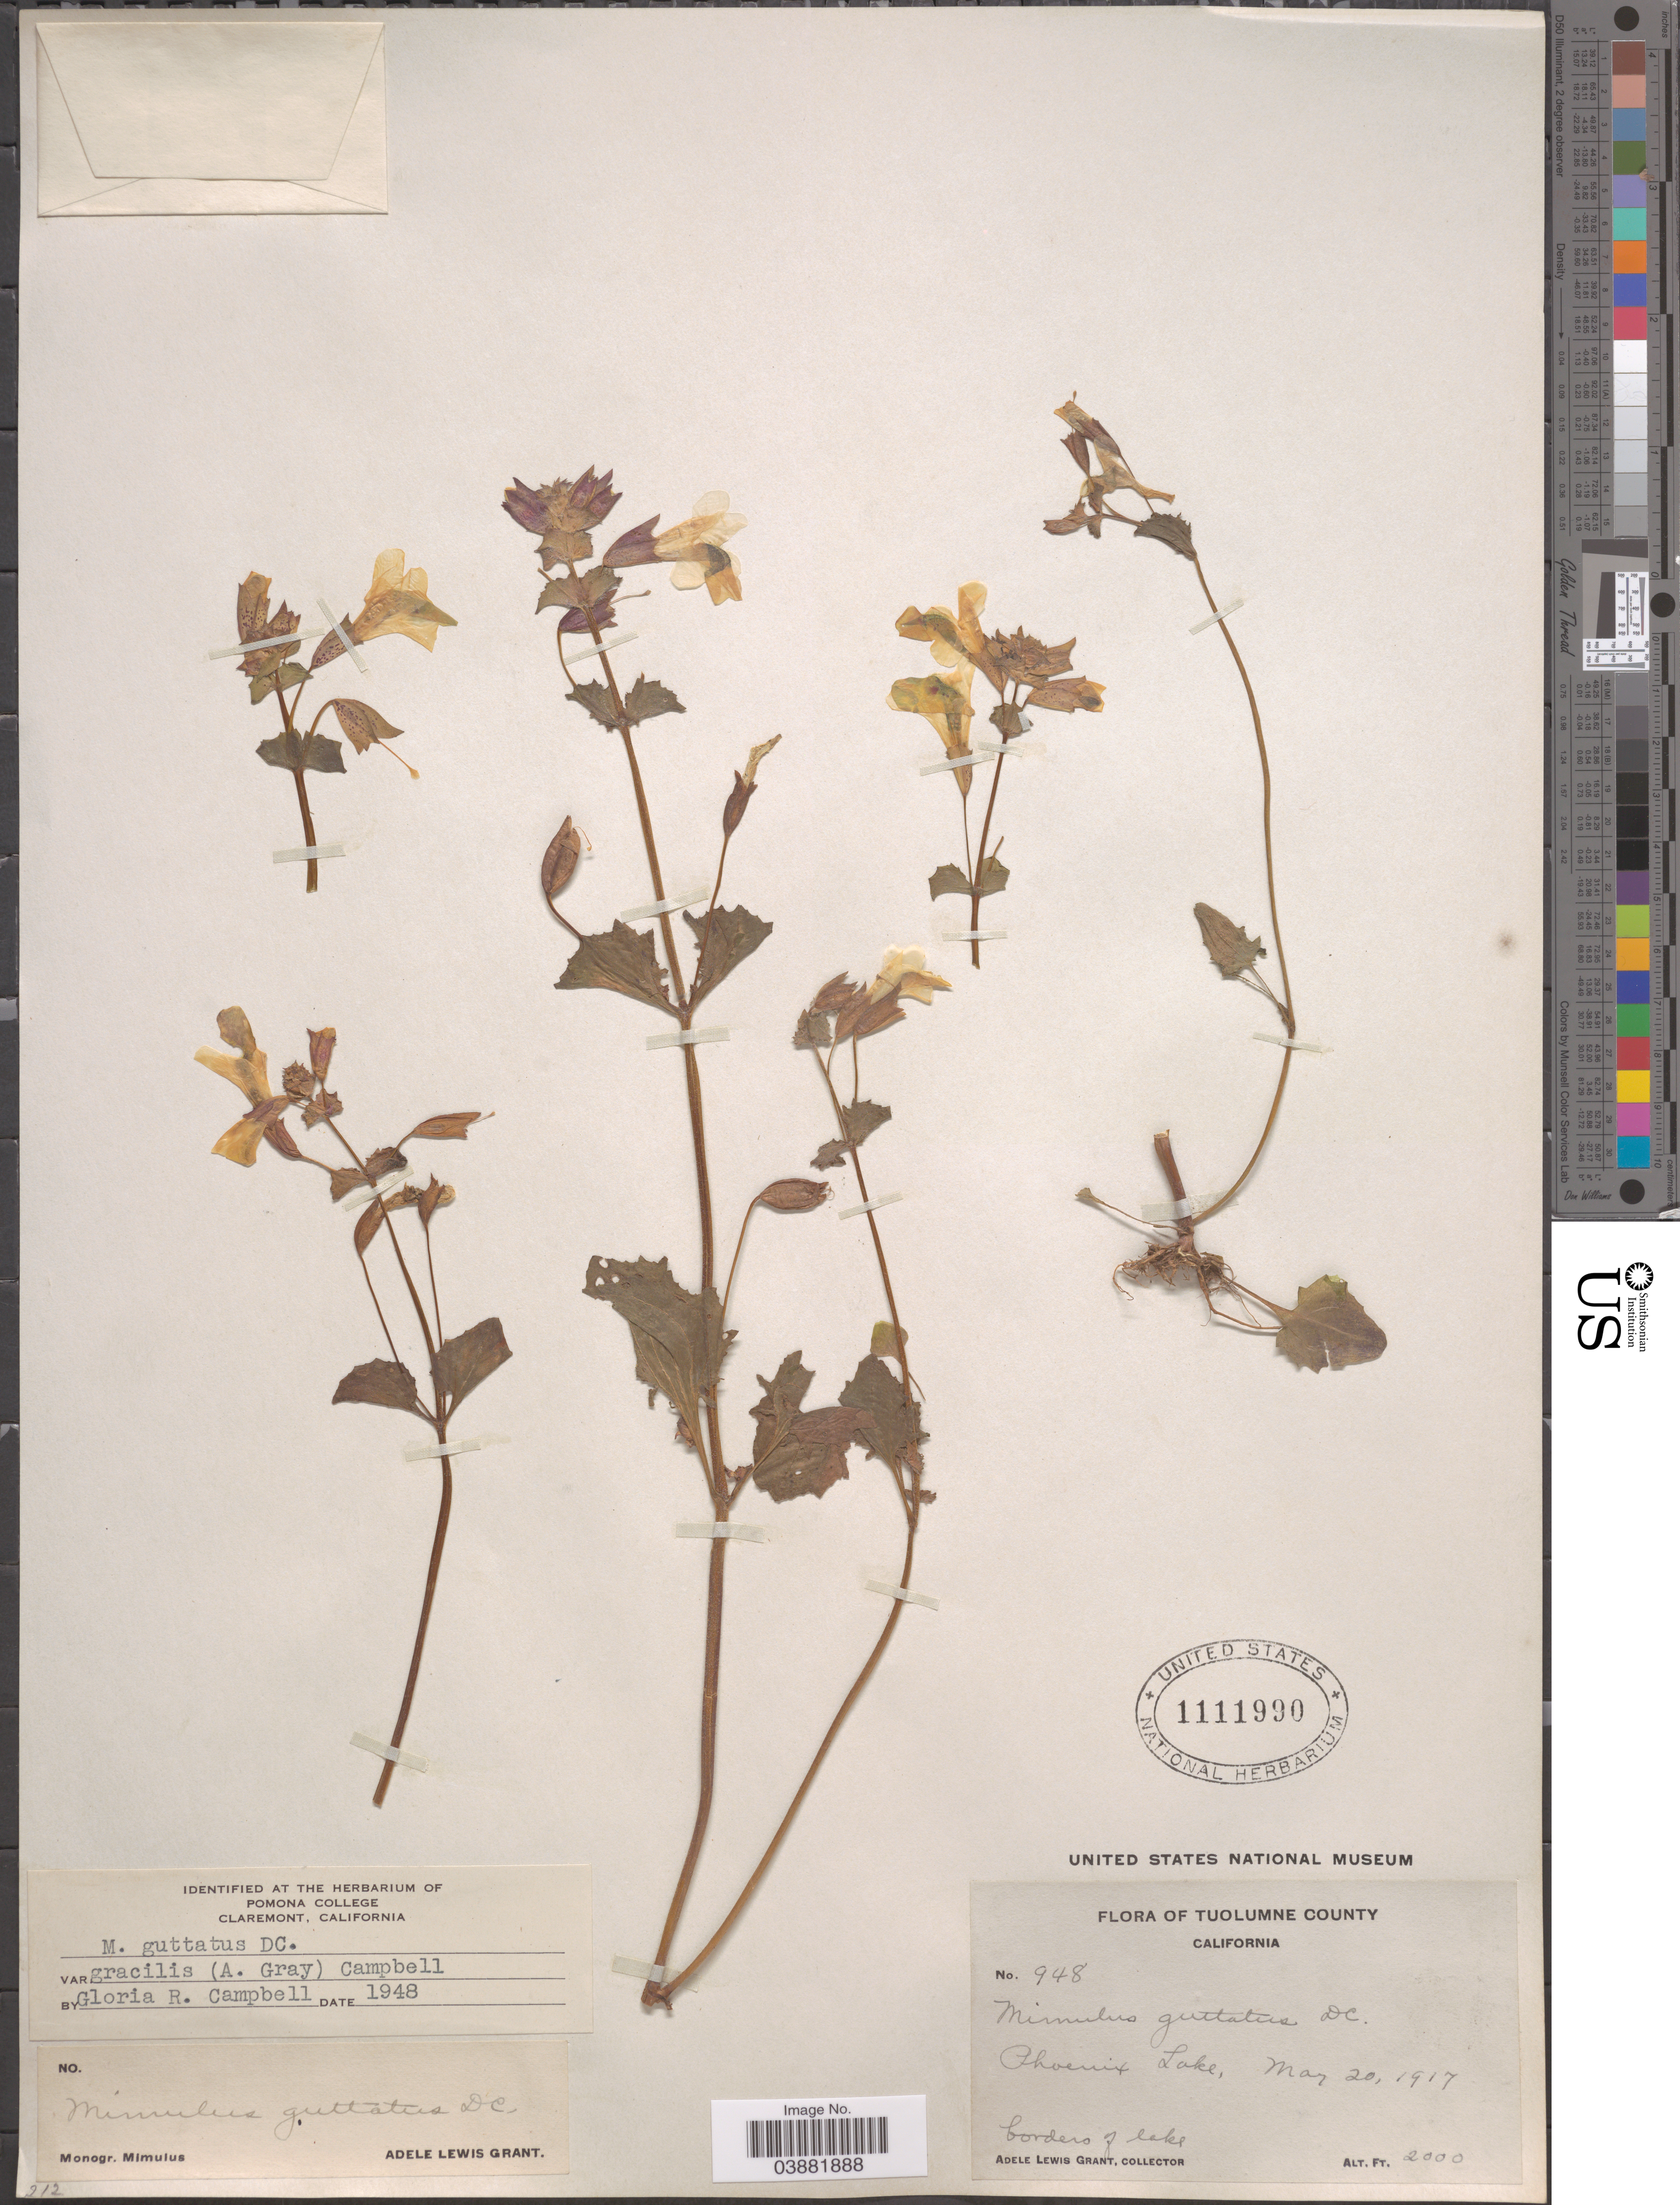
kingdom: Plantae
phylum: Tracheophyta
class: Magnoliopsida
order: Lamiales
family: Phrymaceae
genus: Mimulus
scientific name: Mimulus guttatus var. gracilis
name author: (A. Gray) G.R. Campb.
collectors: A. L. Grant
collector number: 948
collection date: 1917-05-20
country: United States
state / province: California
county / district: Tuolumne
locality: Tuolumne County. Phoenix Lake.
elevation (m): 610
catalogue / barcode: US 1111990